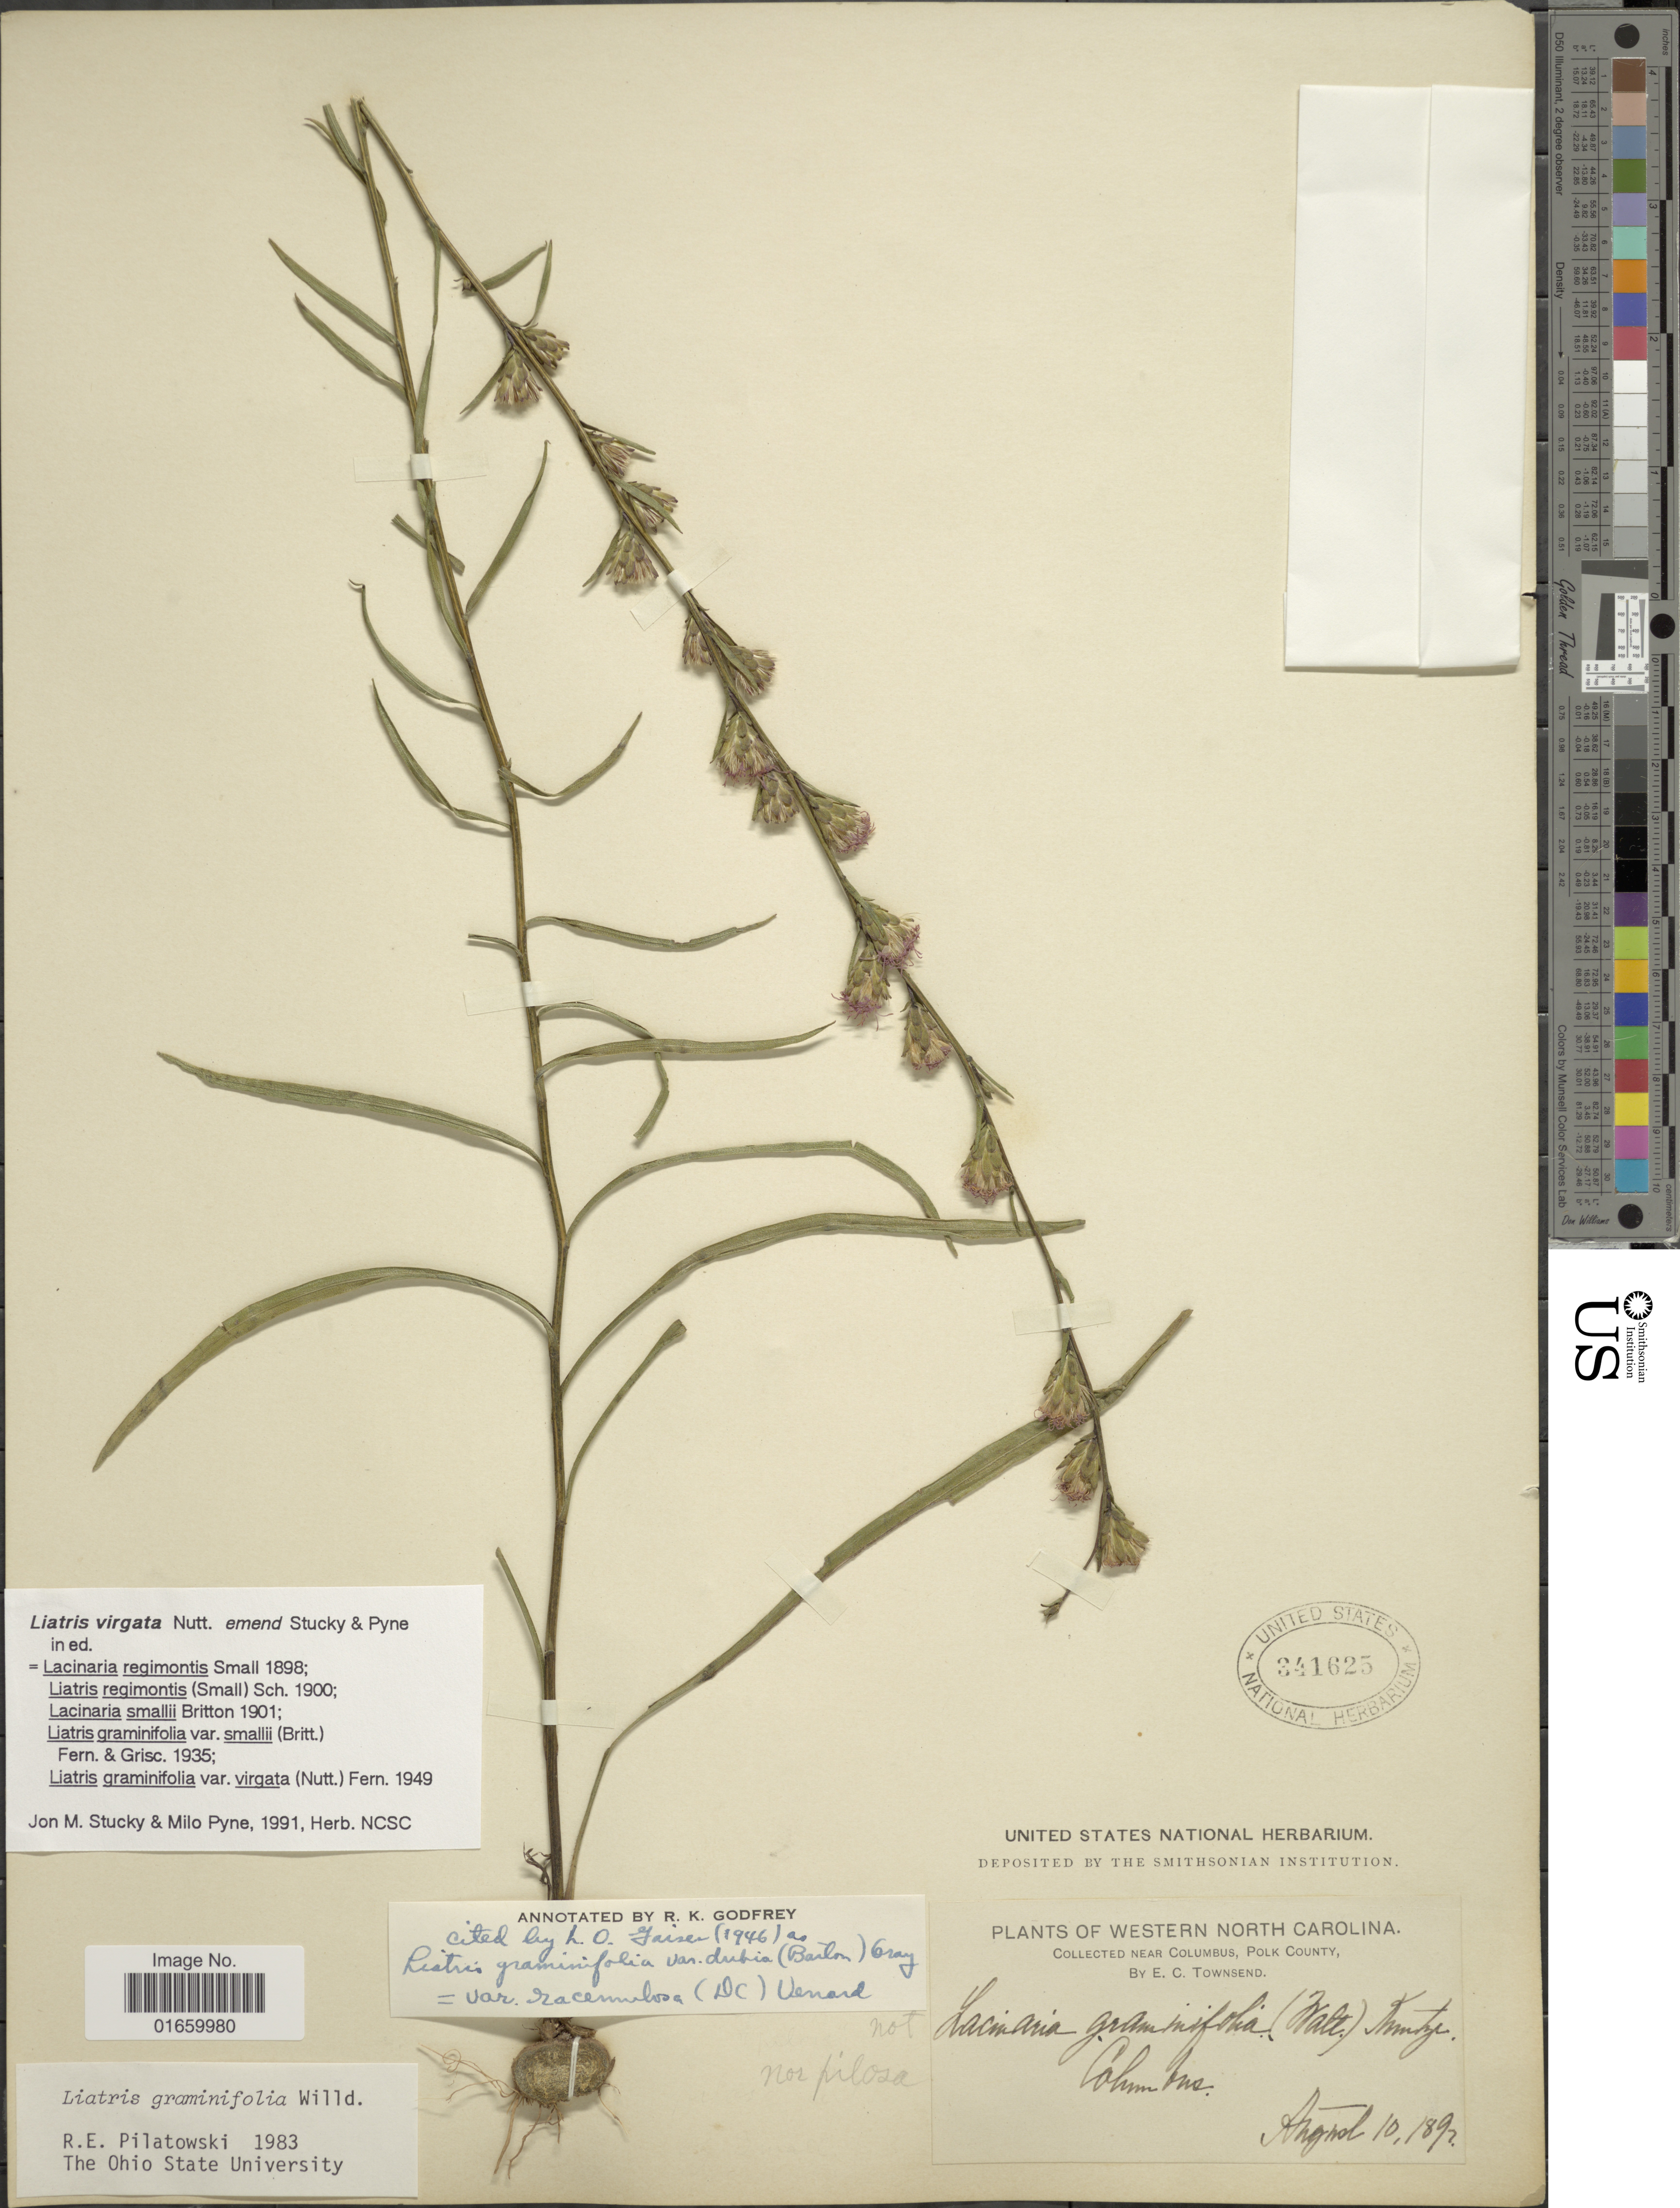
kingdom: Plantae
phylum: Tracheophyta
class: Magnoliopsida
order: Asterales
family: Asteraceae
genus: Liatris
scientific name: Liatris virgata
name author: Nutt.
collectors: E. C. Townsend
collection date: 1892-08-10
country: United States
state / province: North Carolina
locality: Western North Carolina, near Columbus, Polk County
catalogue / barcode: US 341625